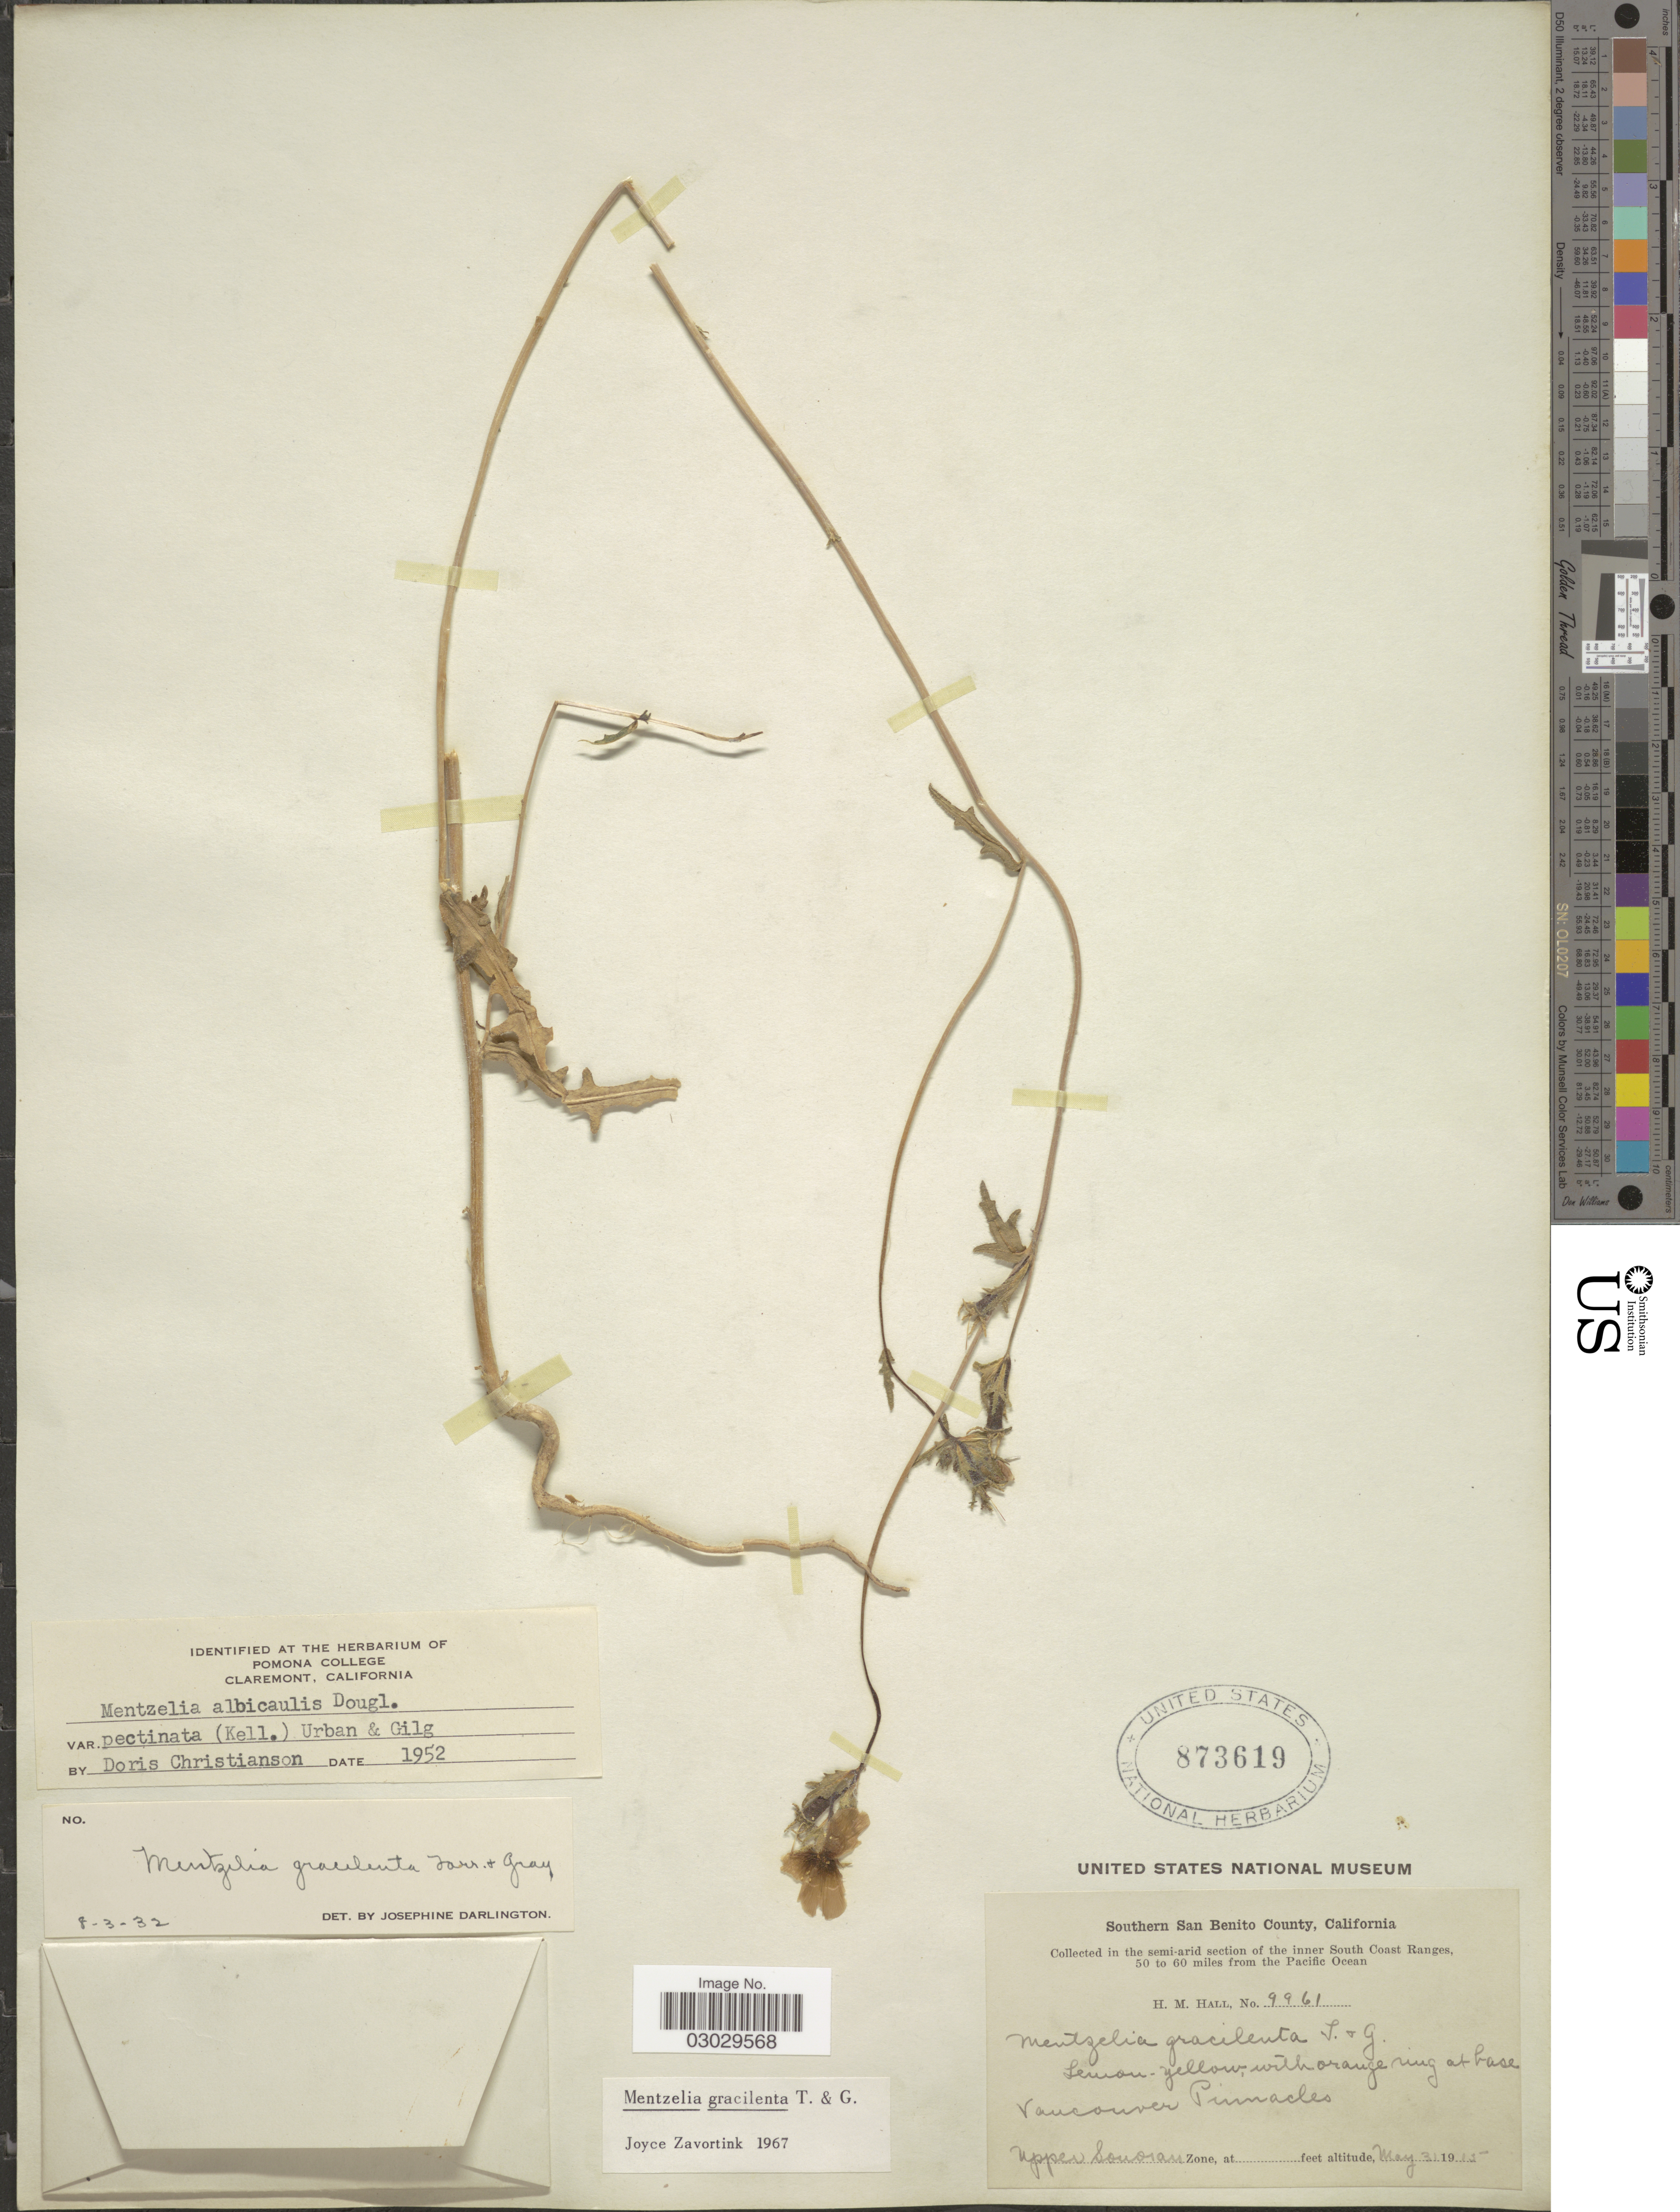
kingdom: Plantae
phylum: Tracheophyta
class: Magnoliopsida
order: Cornales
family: Loasaceae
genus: Mentzelia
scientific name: Mentzelia gracilenta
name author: Torr. & A. Gray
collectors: H. M. Hall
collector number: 9961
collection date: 1915-05-31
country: United States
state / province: California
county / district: San Benito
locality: Southern San Benito County. Collected in the semi-arid section of the inner South Coast Ranges, 50 to 60 miles from the Pacific Ocean, at base of Vancouver Pinnacles. Upper Sonoran Zone.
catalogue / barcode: US 873619